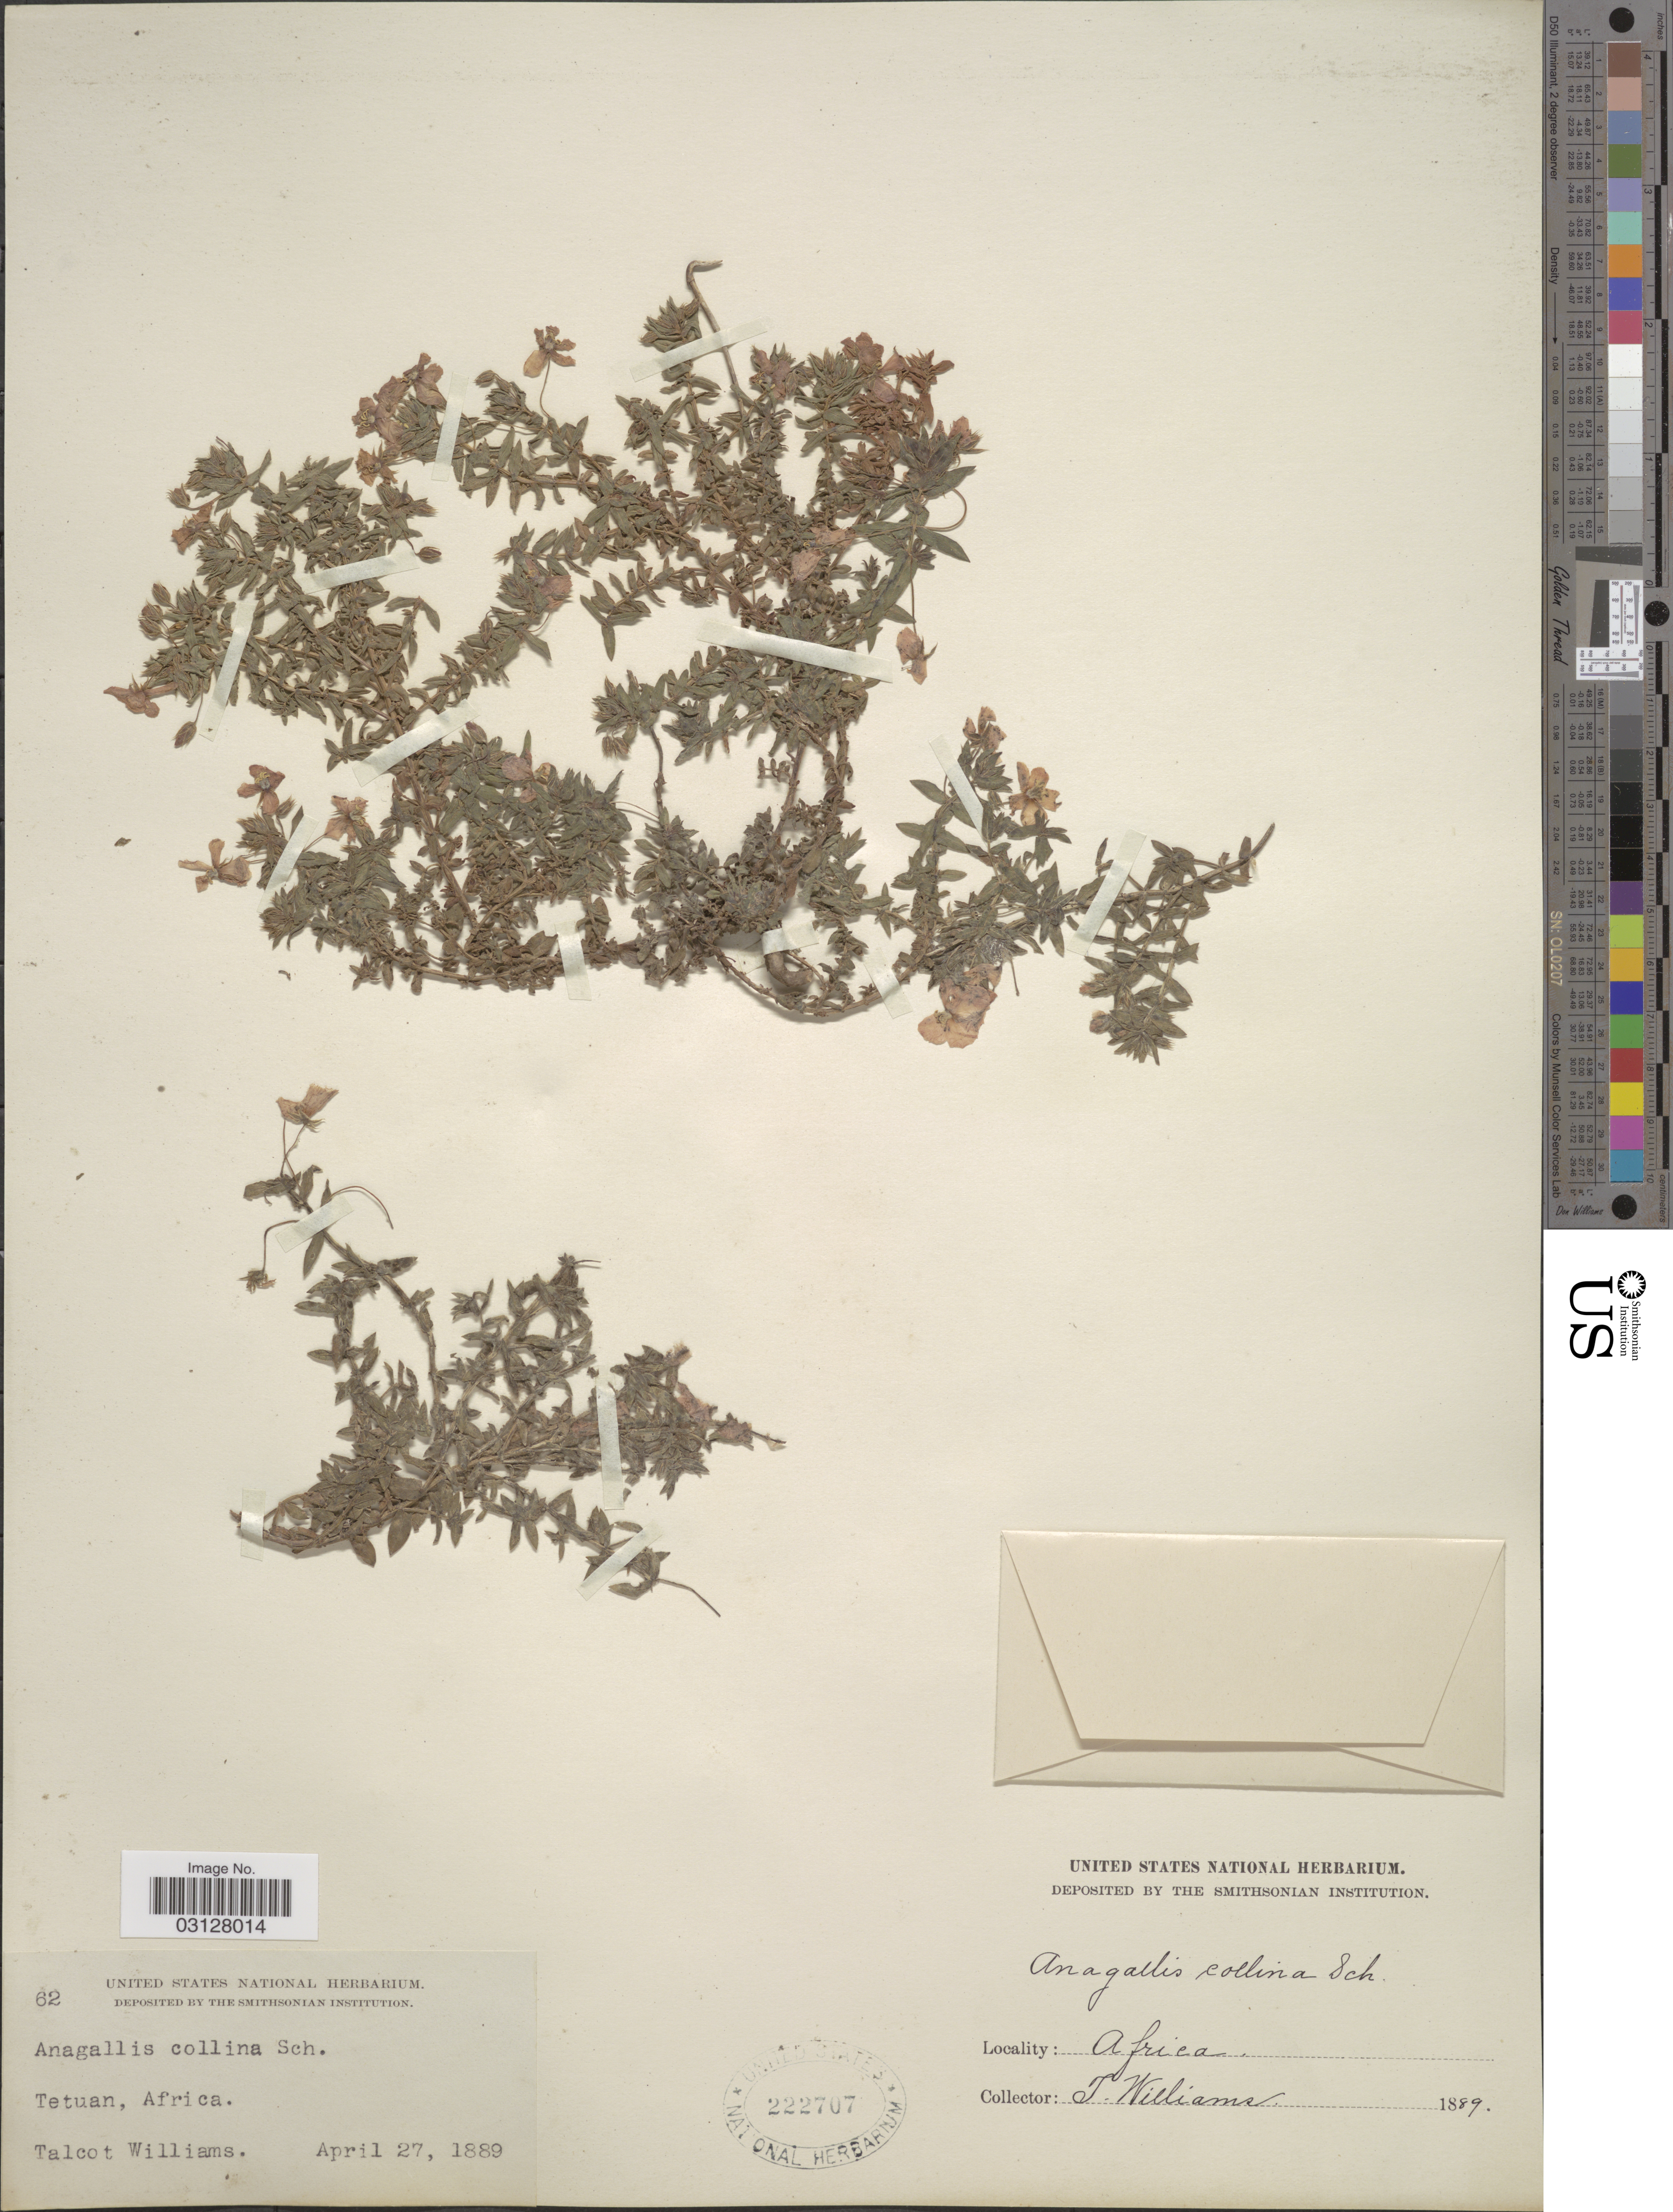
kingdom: Plantae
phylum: Tracheophyta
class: Magnoliopsida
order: Ericales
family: Primulaceae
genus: Anagallis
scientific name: Anagallis collina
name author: Schousb.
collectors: T. Williams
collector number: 62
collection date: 1889-04-27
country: Morocco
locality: Tetuan, Africa.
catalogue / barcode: US 222707